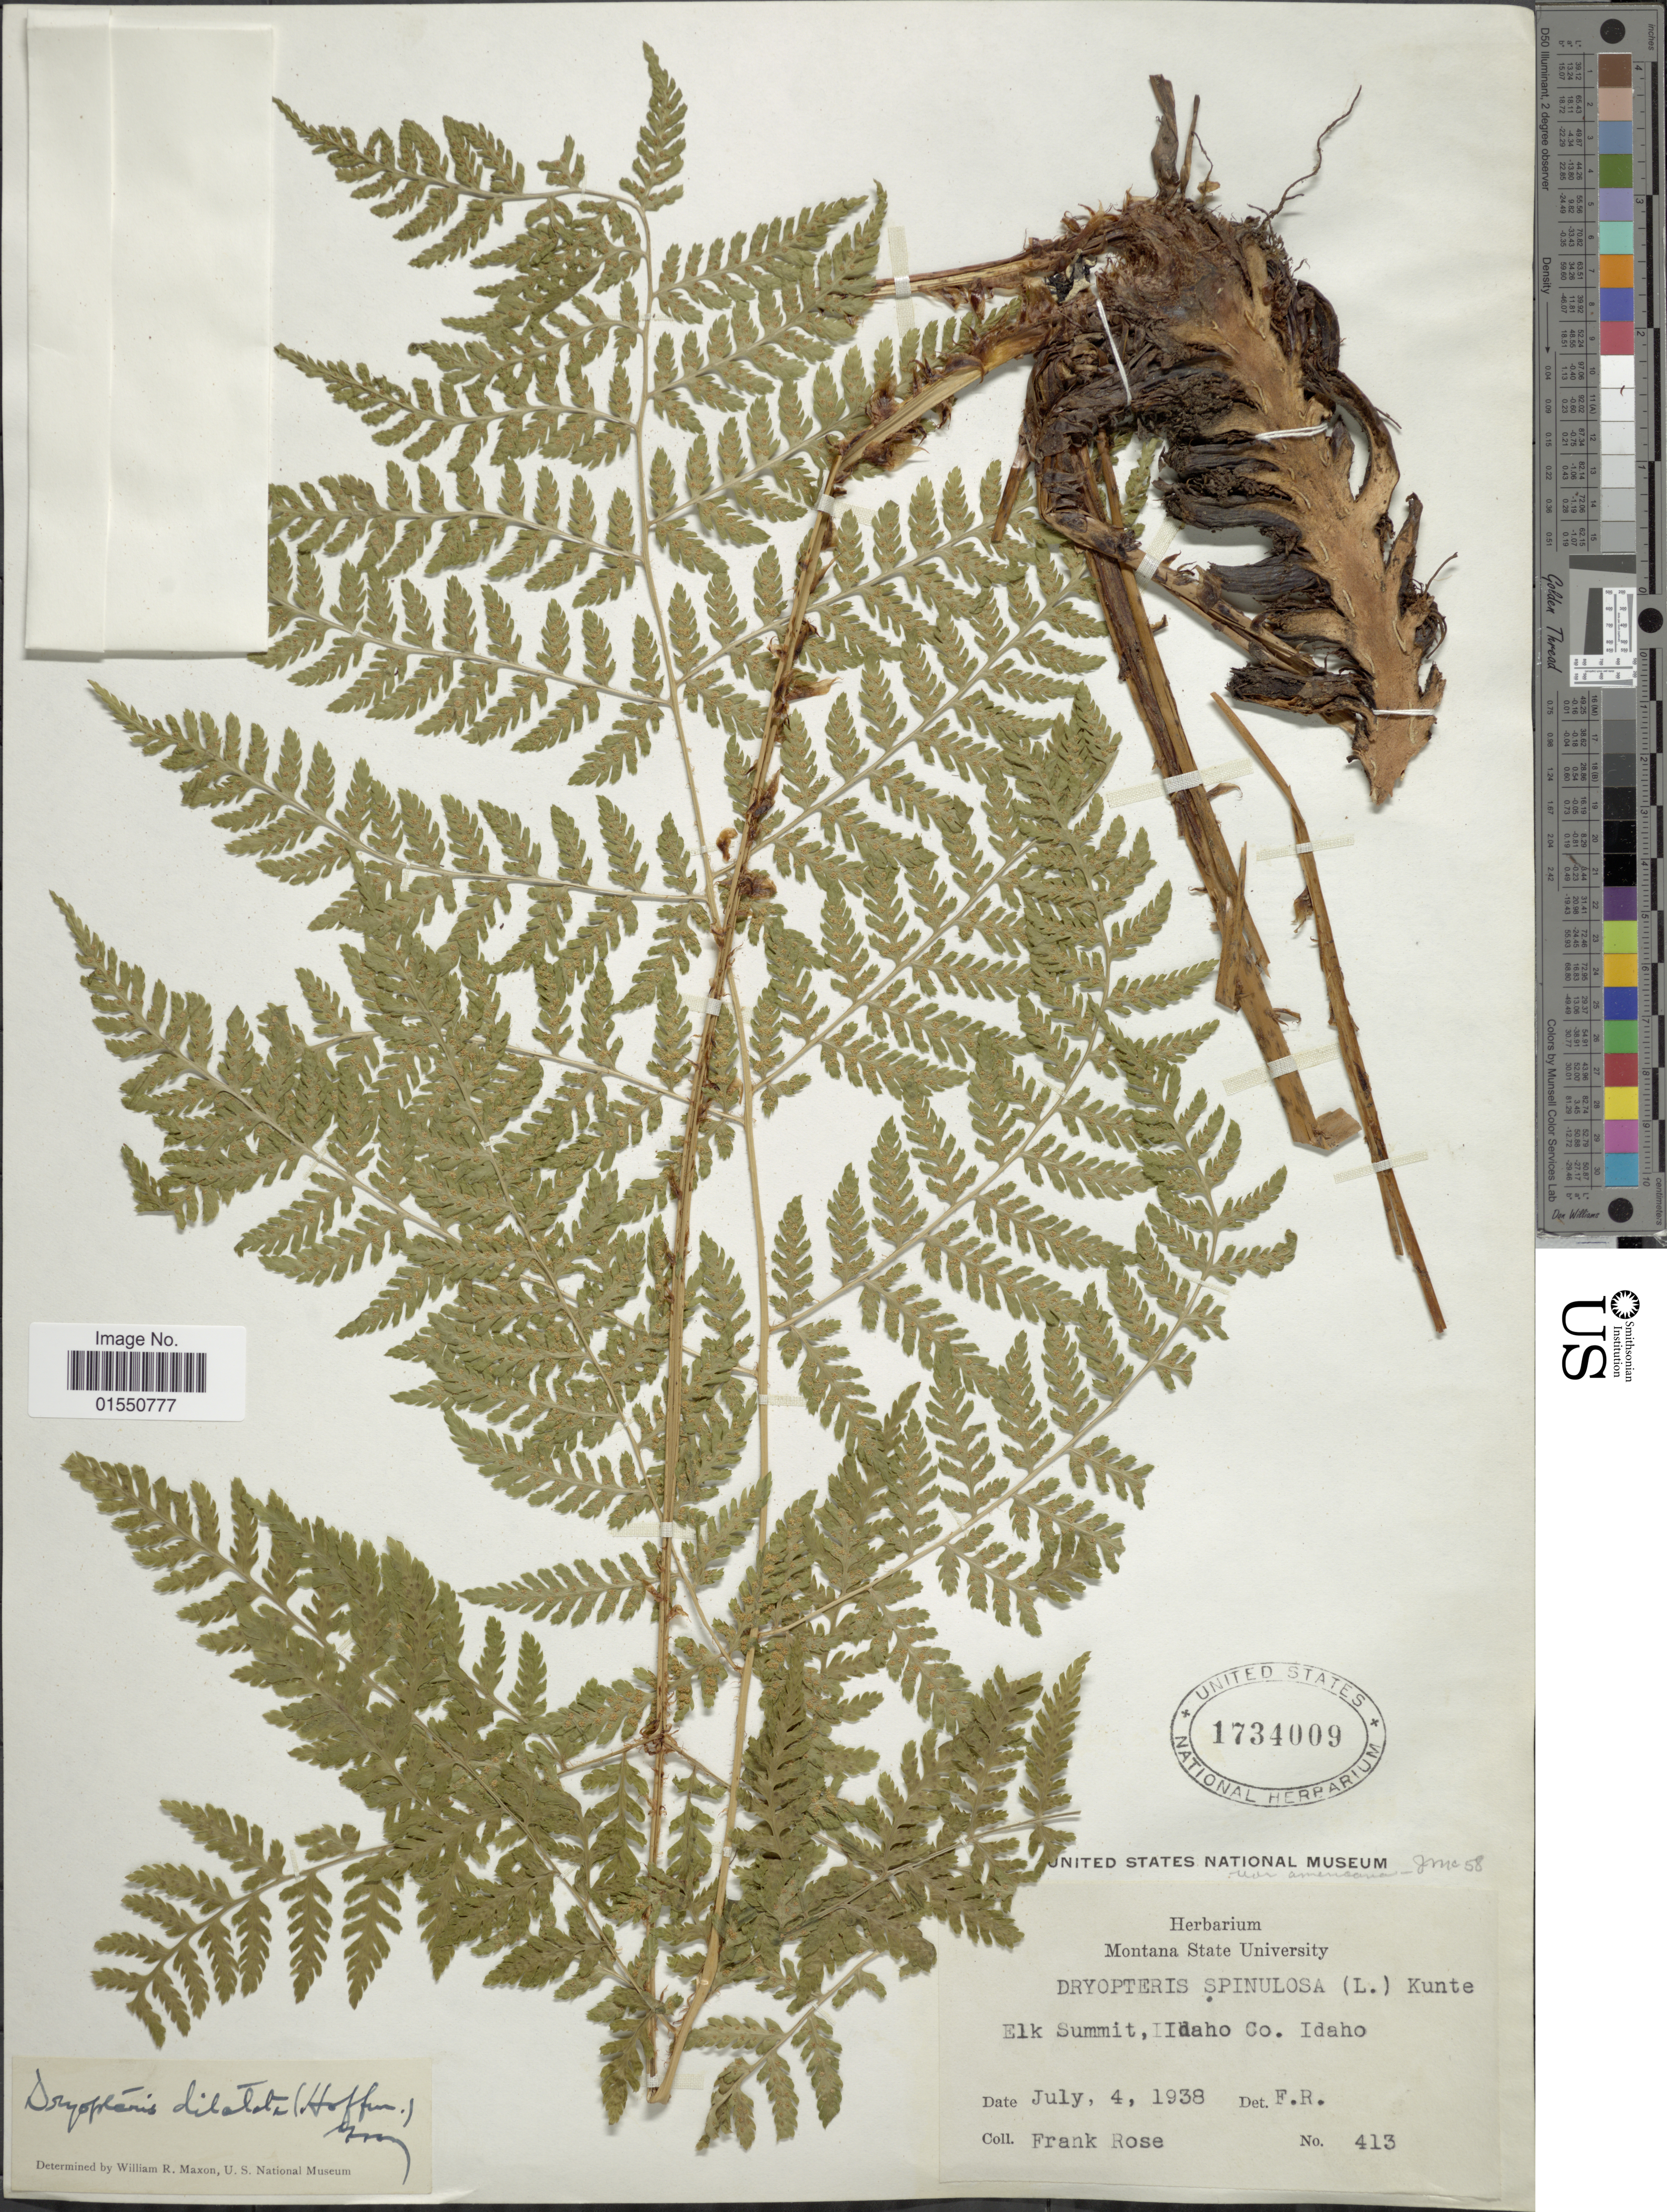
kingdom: Plantae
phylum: Tracheophyta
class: Polypodiopsida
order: Polypodiales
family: Dryopteridaceae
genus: Dryopteris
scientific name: Dryopteris expansa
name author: (C. Presl) Fraser-Jenk. & Jermy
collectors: F. H. Rose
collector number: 413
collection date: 1938-07-04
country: United States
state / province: Idaho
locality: Elk Summit, Idaho Co.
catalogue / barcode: US 1734009